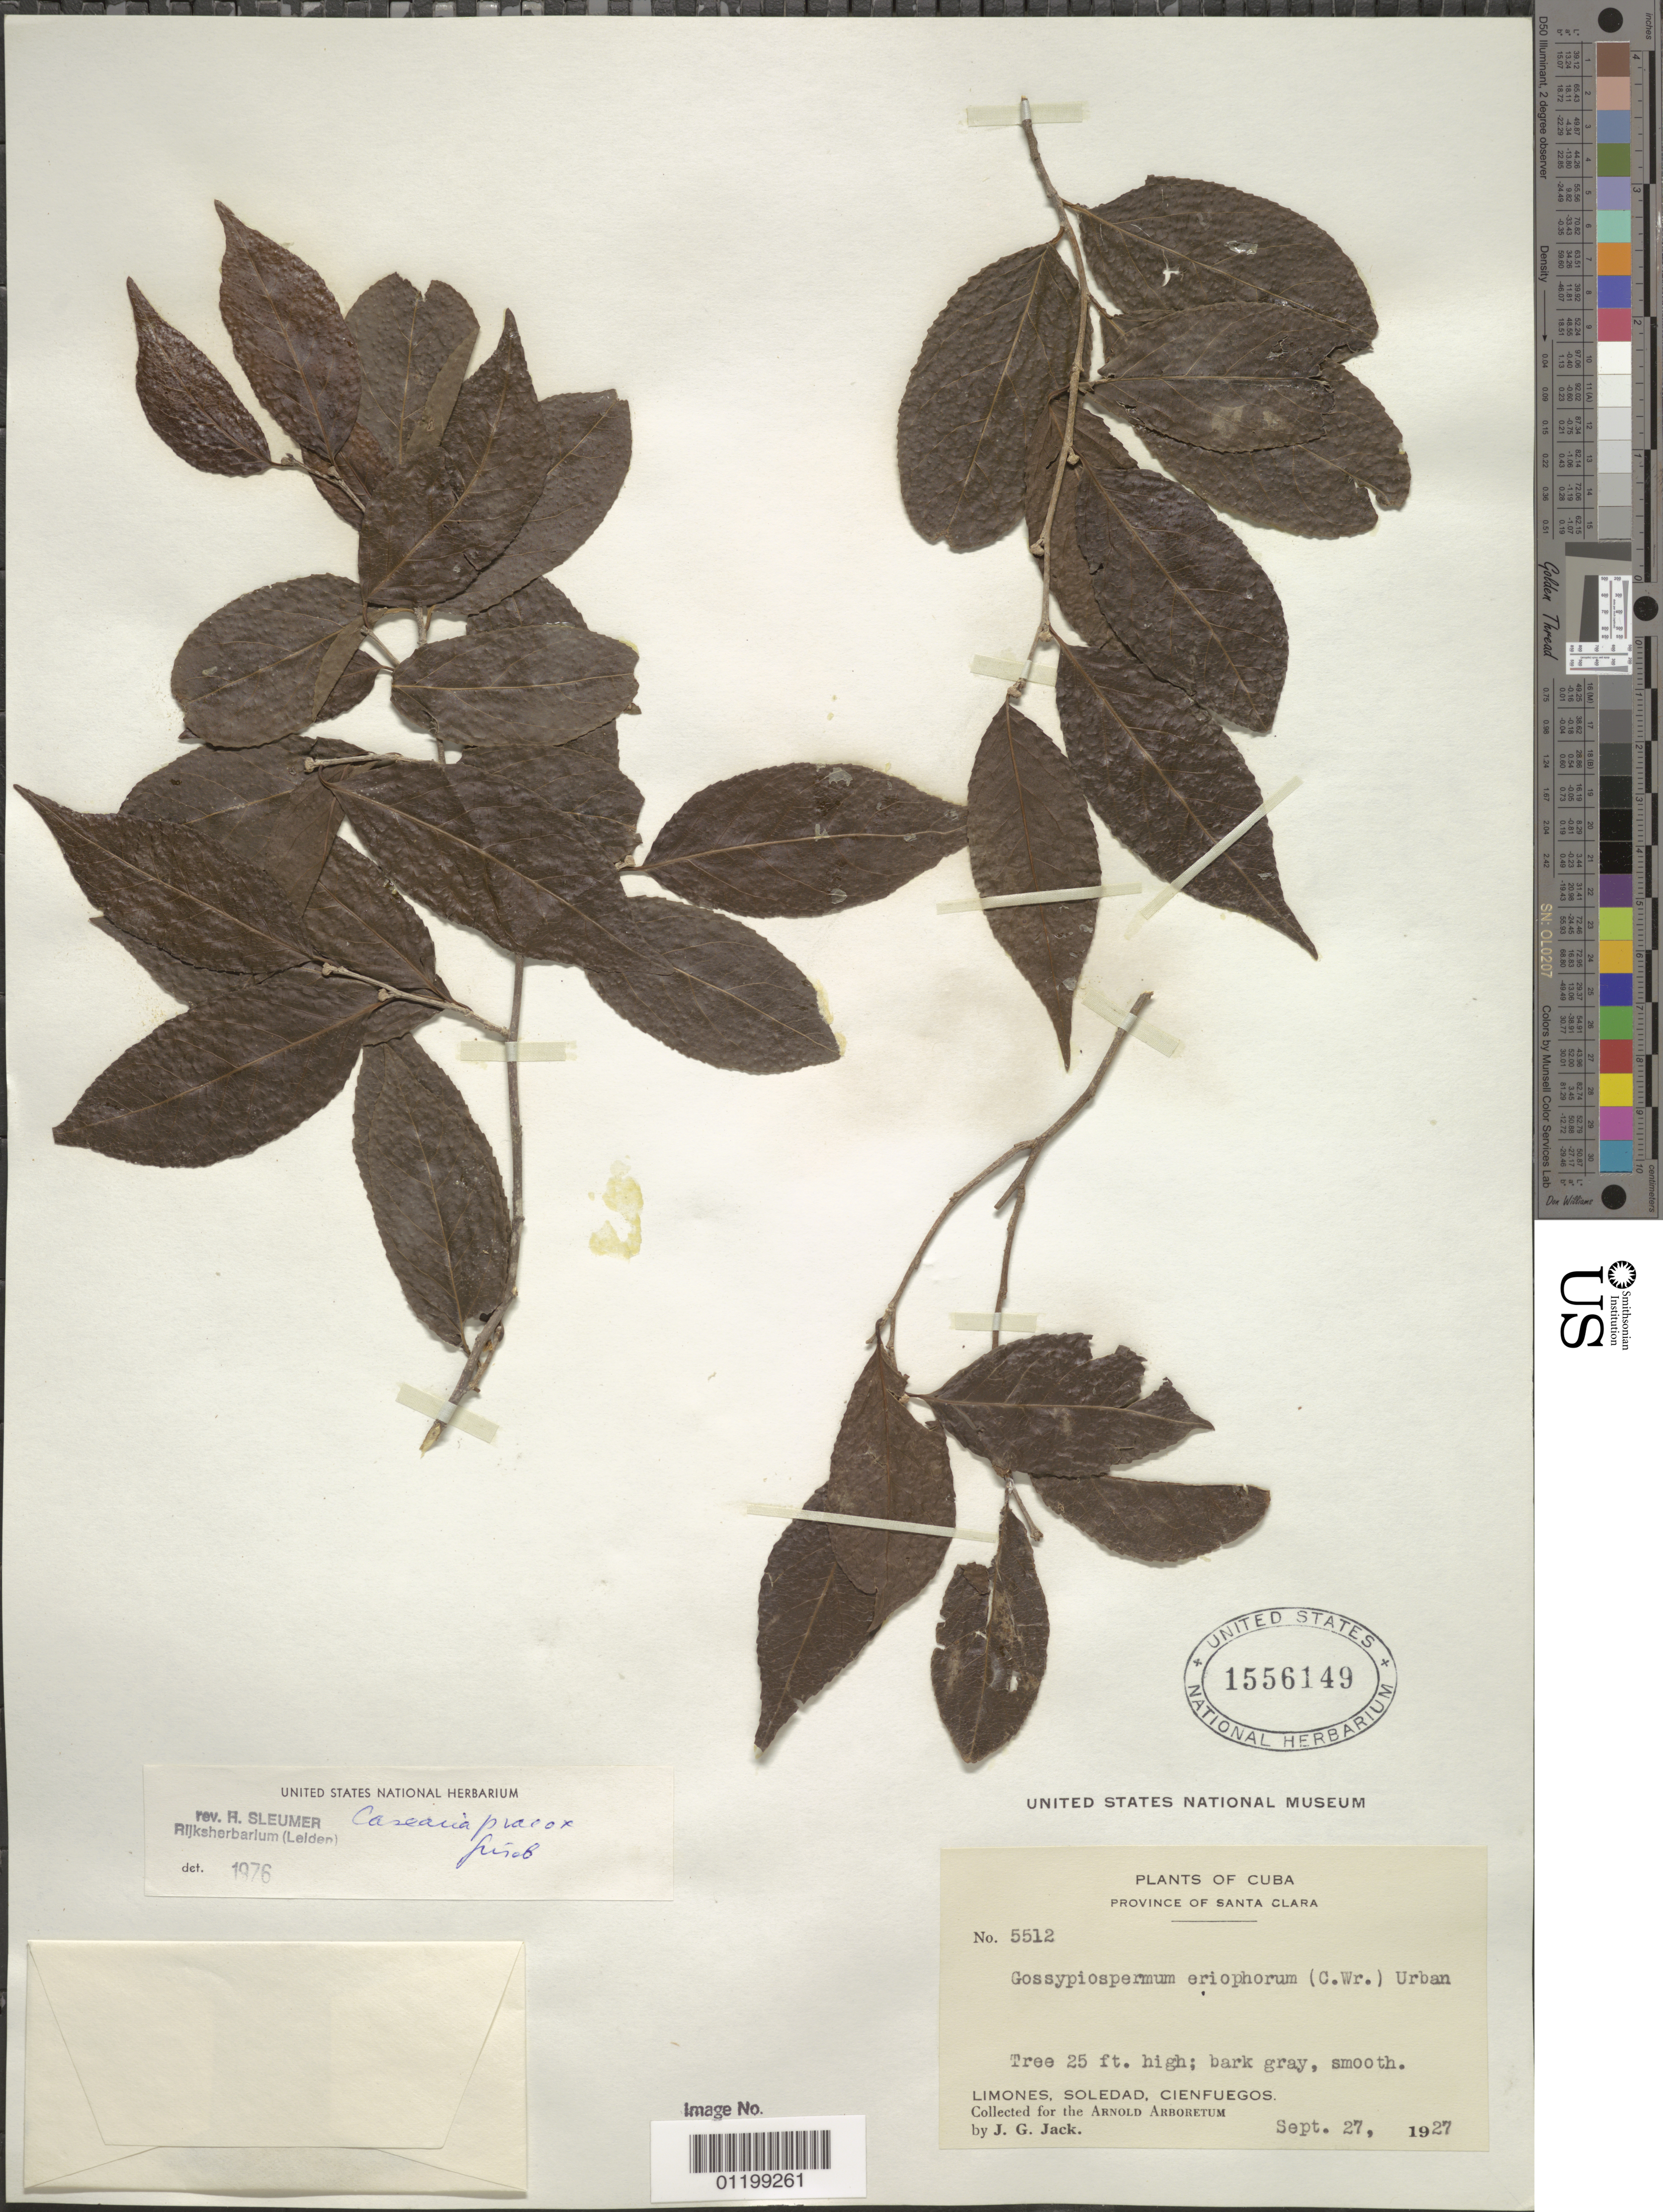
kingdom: Plantae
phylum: Tracheophyta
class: Magnoliopsida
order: Malpighiales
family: Salicaceae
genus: Gossypiospermum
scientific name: Gossypiospermum eriophora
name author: (C. Wright ex Griseb.) Urb.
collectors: J. G. Jack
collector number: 5512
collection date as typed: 27 Sep 1927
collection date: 1927-09-27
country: Cuba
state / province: Cienfuegos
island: Cuba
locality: Limones, Soledad, Cienfuegos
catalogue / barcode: US 1556149